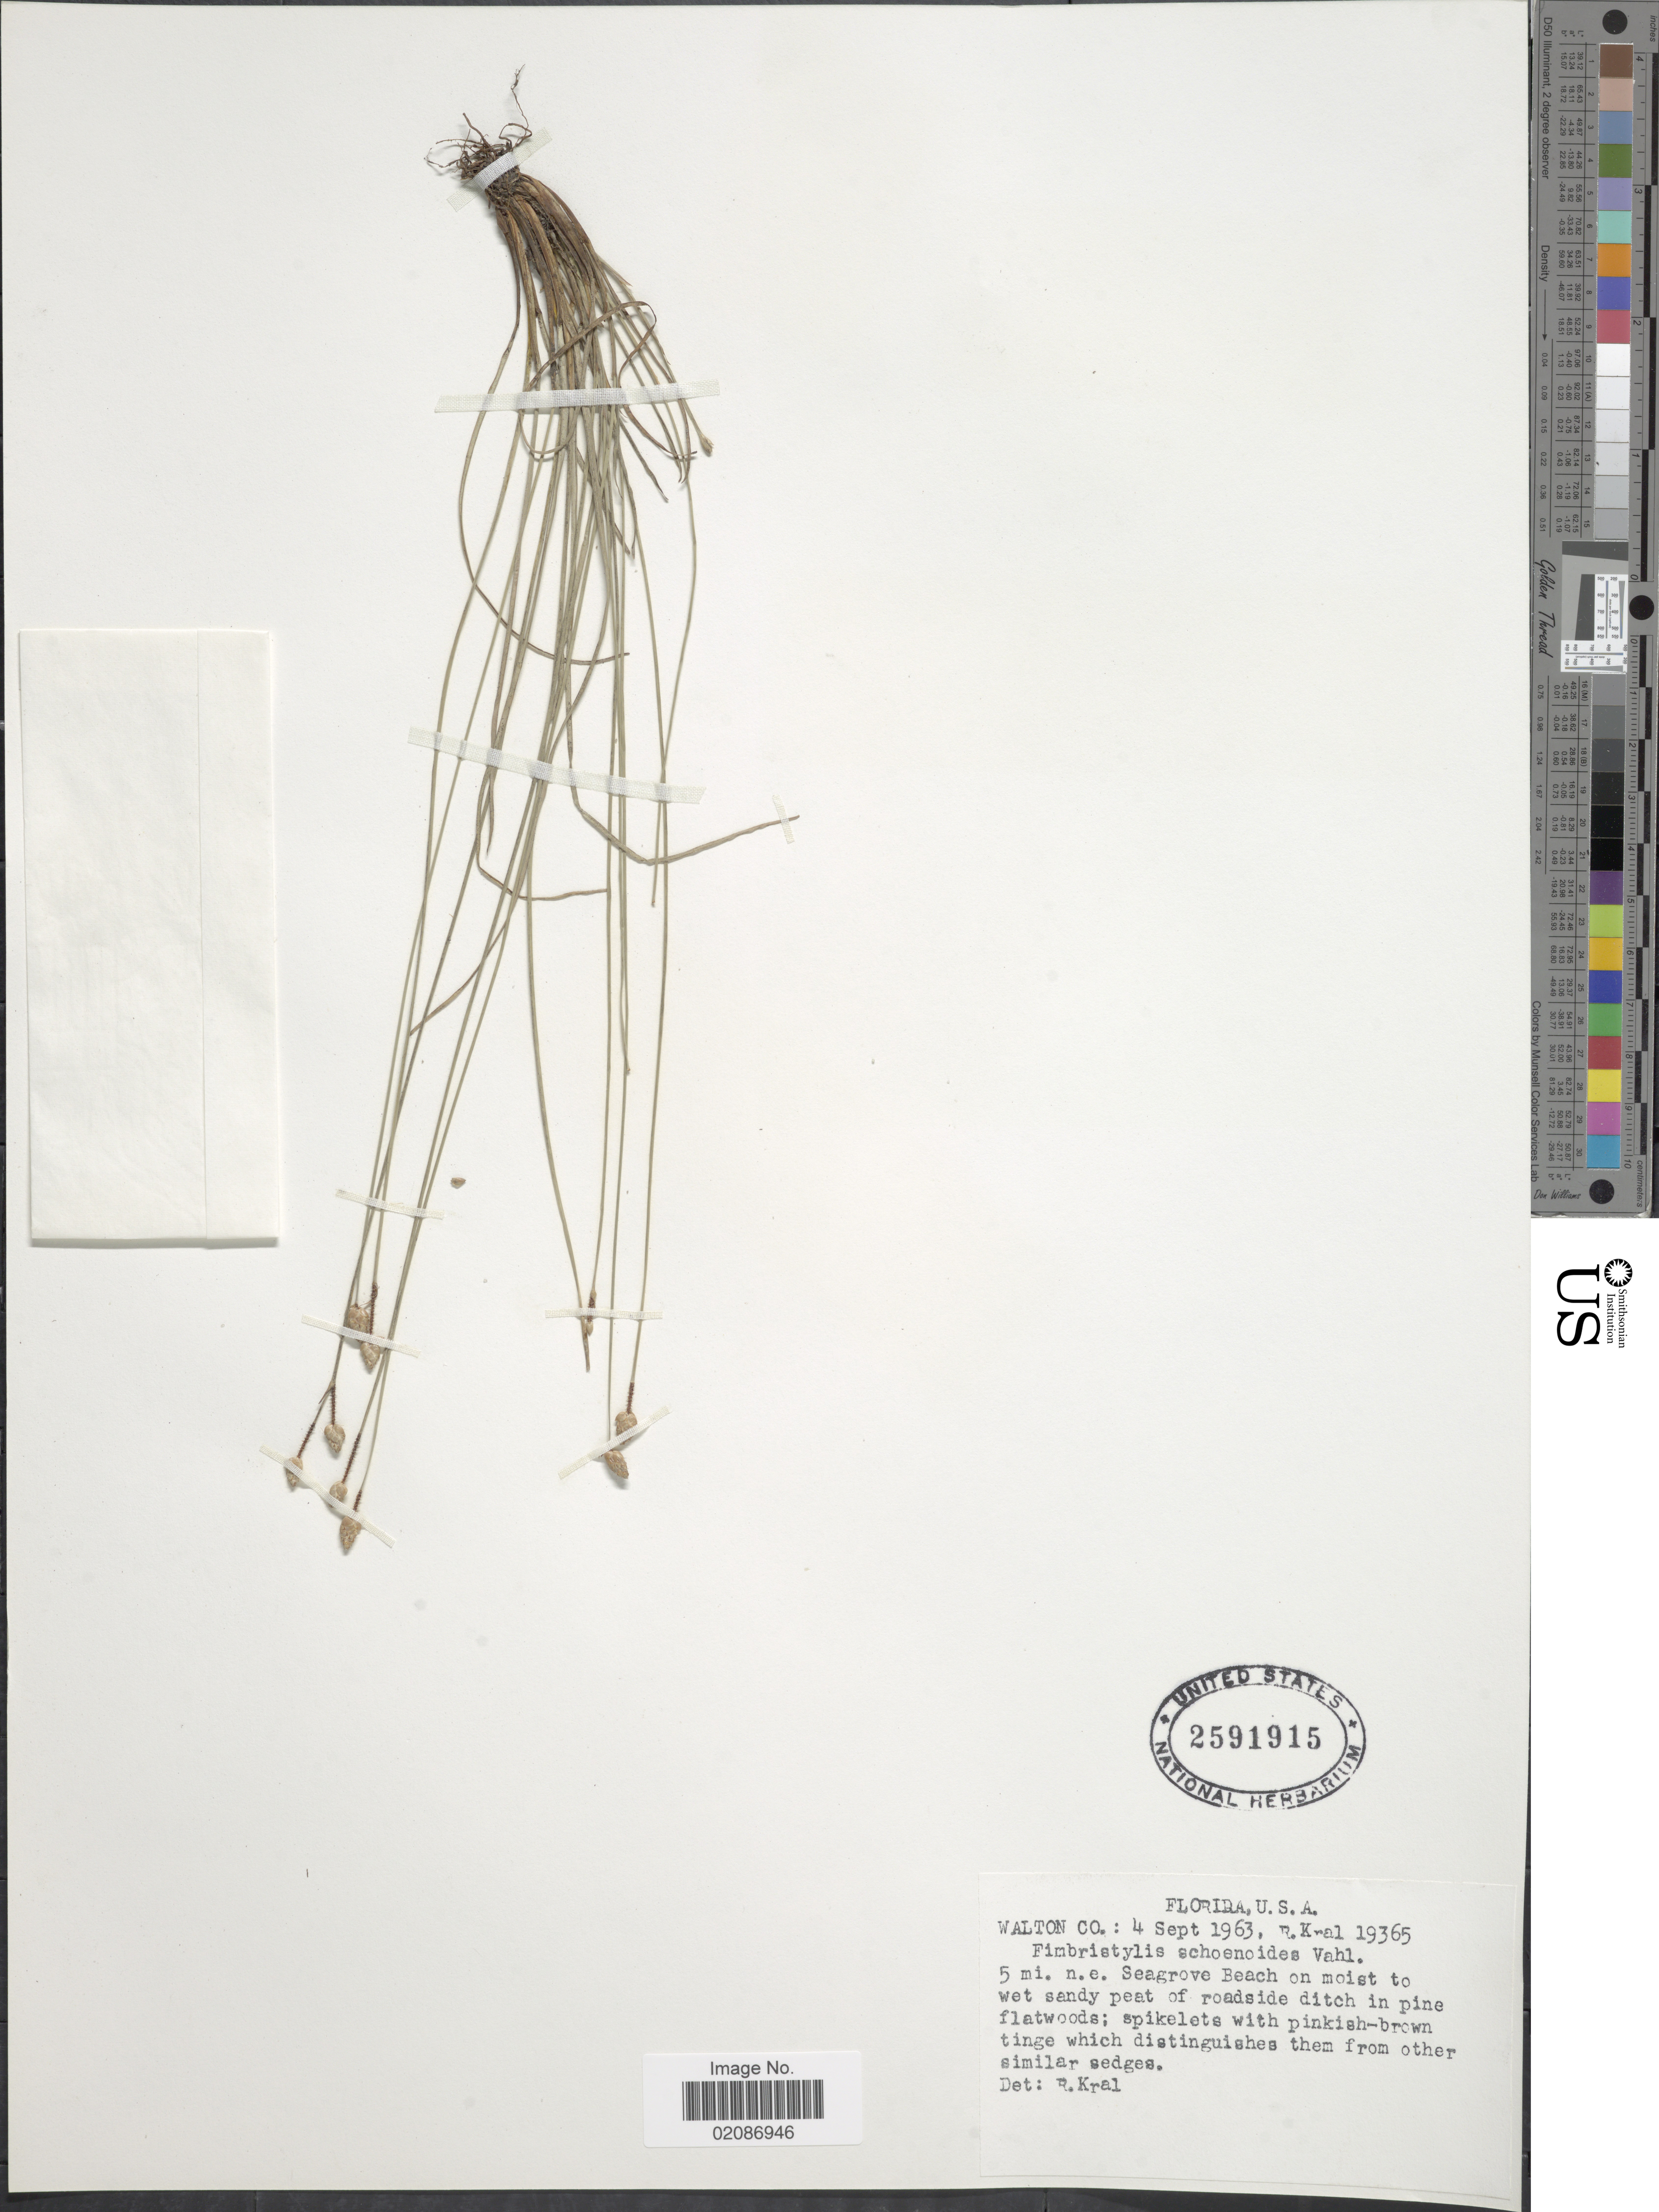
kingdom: Plantae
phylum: Tracheophyta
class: Liliopsida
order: Poales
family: Cyperaceae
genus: Fimbristylis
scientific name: Fimbristylis schoenoides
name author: (Retz.) Vahl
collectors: R. Kral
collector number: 19365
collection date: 1963-09-04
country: United States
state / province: Florida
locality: Walton Co.: 5 mi. n.e. Seagrove Beach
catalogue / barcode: US 2591915